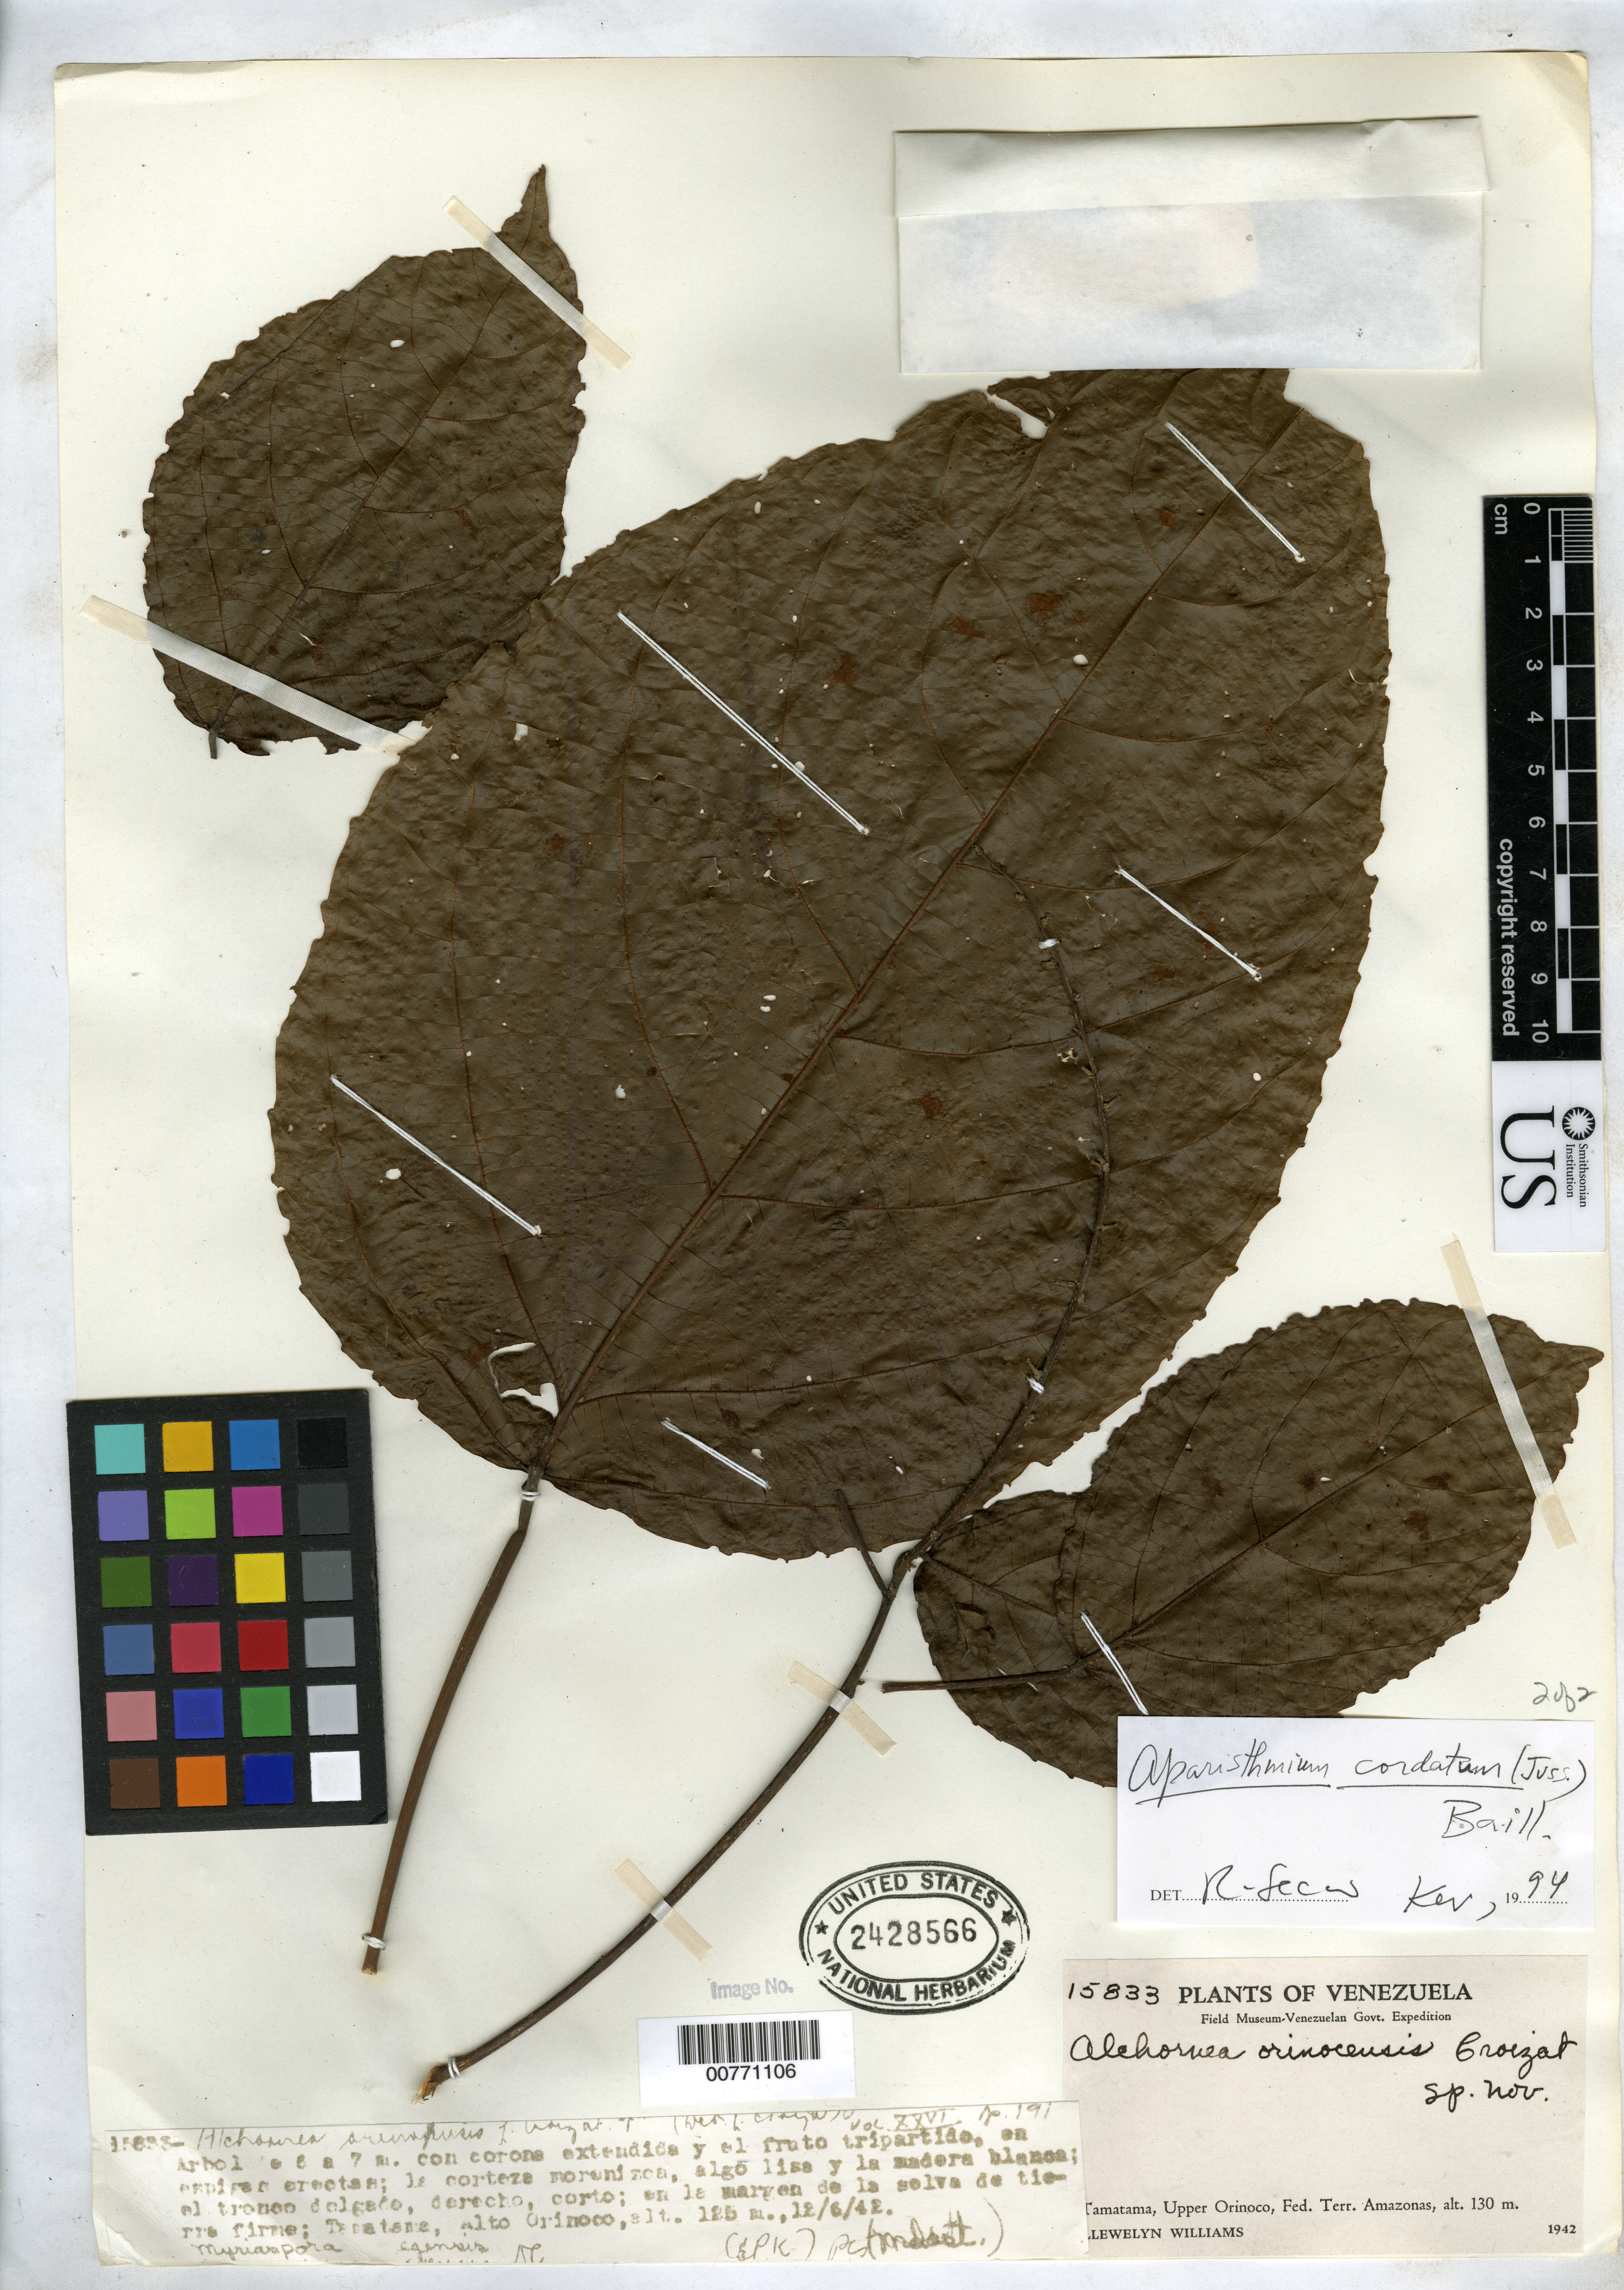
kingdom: Plantae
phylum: Tracheophyta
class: Magnoliopsida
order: Malpighiales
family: Euphorbiaceae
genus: Alchornea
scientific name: Alchornea orinocensis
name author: Croizat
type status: Isotype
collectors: Ll. Williams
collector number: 15833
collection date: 1942-06-12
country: Venezuela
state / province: Amazonas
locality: Tamatama, Upper Orinoco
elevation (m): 130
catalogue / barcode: US 2428566